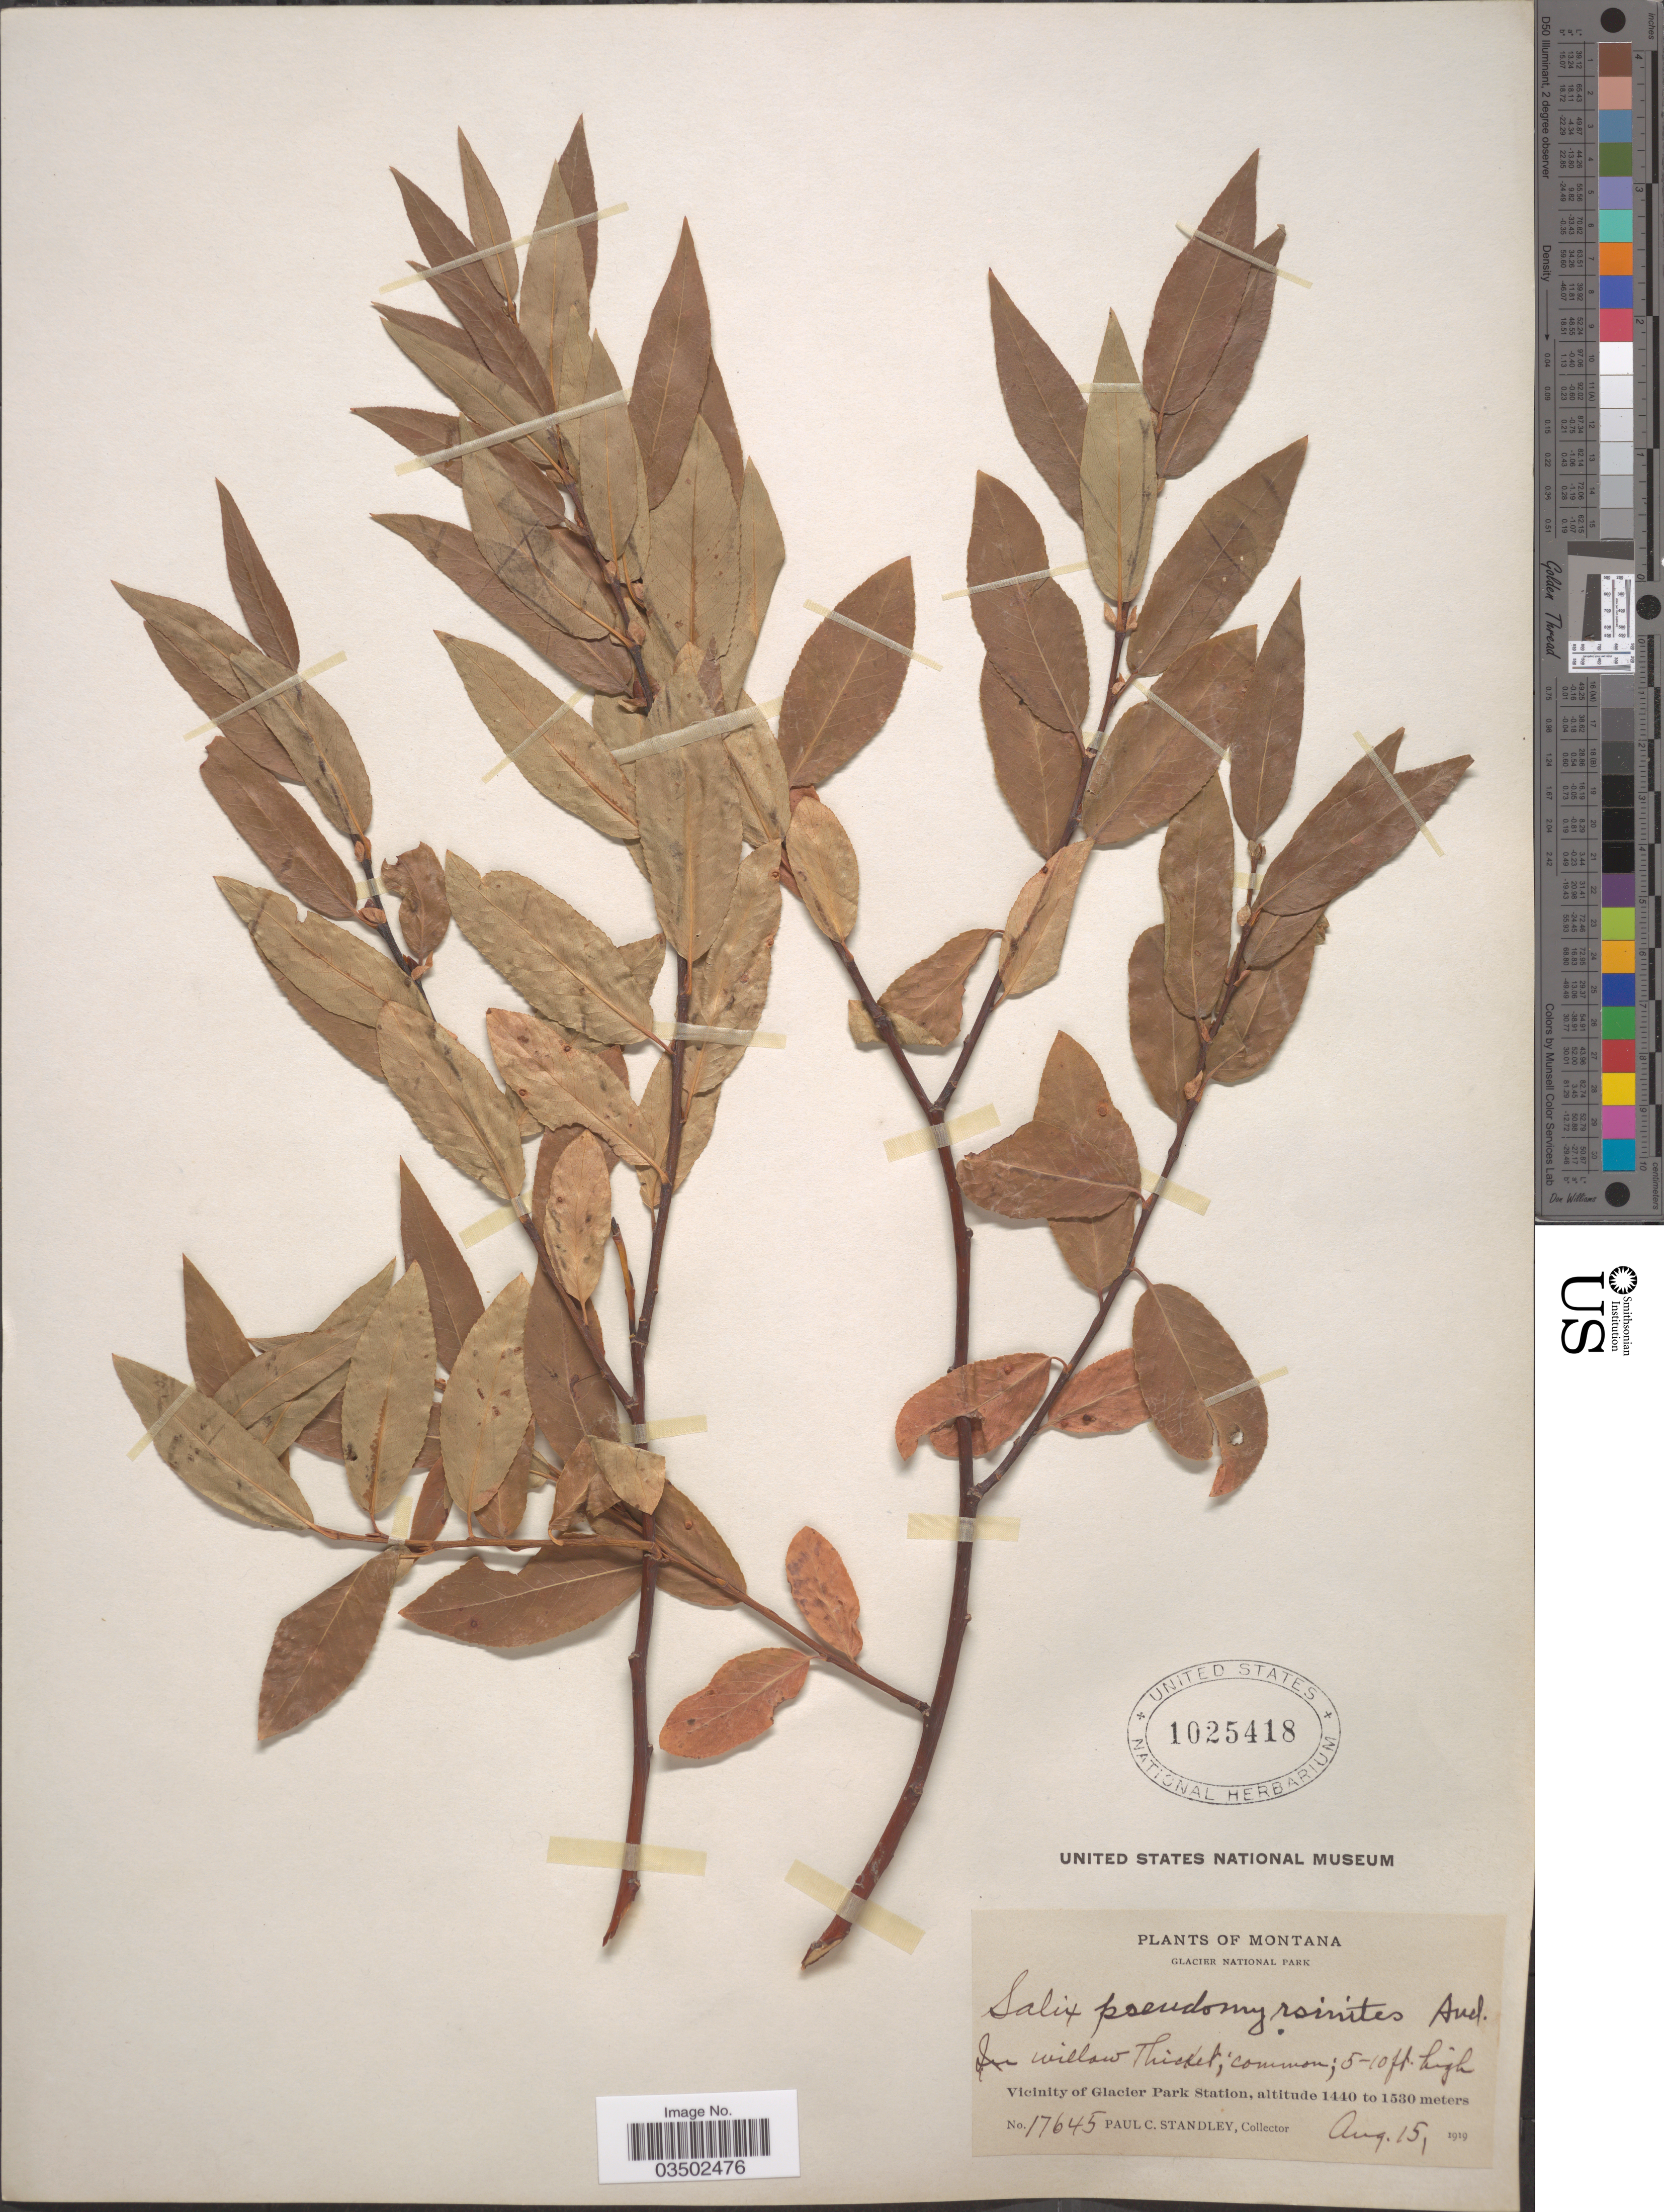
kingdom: Plantae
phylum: Tracheophyta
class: Magnoliopsida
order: Malpighiales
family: Salicaceae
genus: Salix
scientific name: Salix pseudocordata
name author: (Andersson) Andersson ex Rydb.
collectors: P. C. Standley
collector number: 17645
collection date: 1919-08-15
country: United States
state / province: Montana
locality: Glacier National Park. Vicinity of Glacier Park Station.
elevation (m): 1440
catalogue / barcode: US 1025418